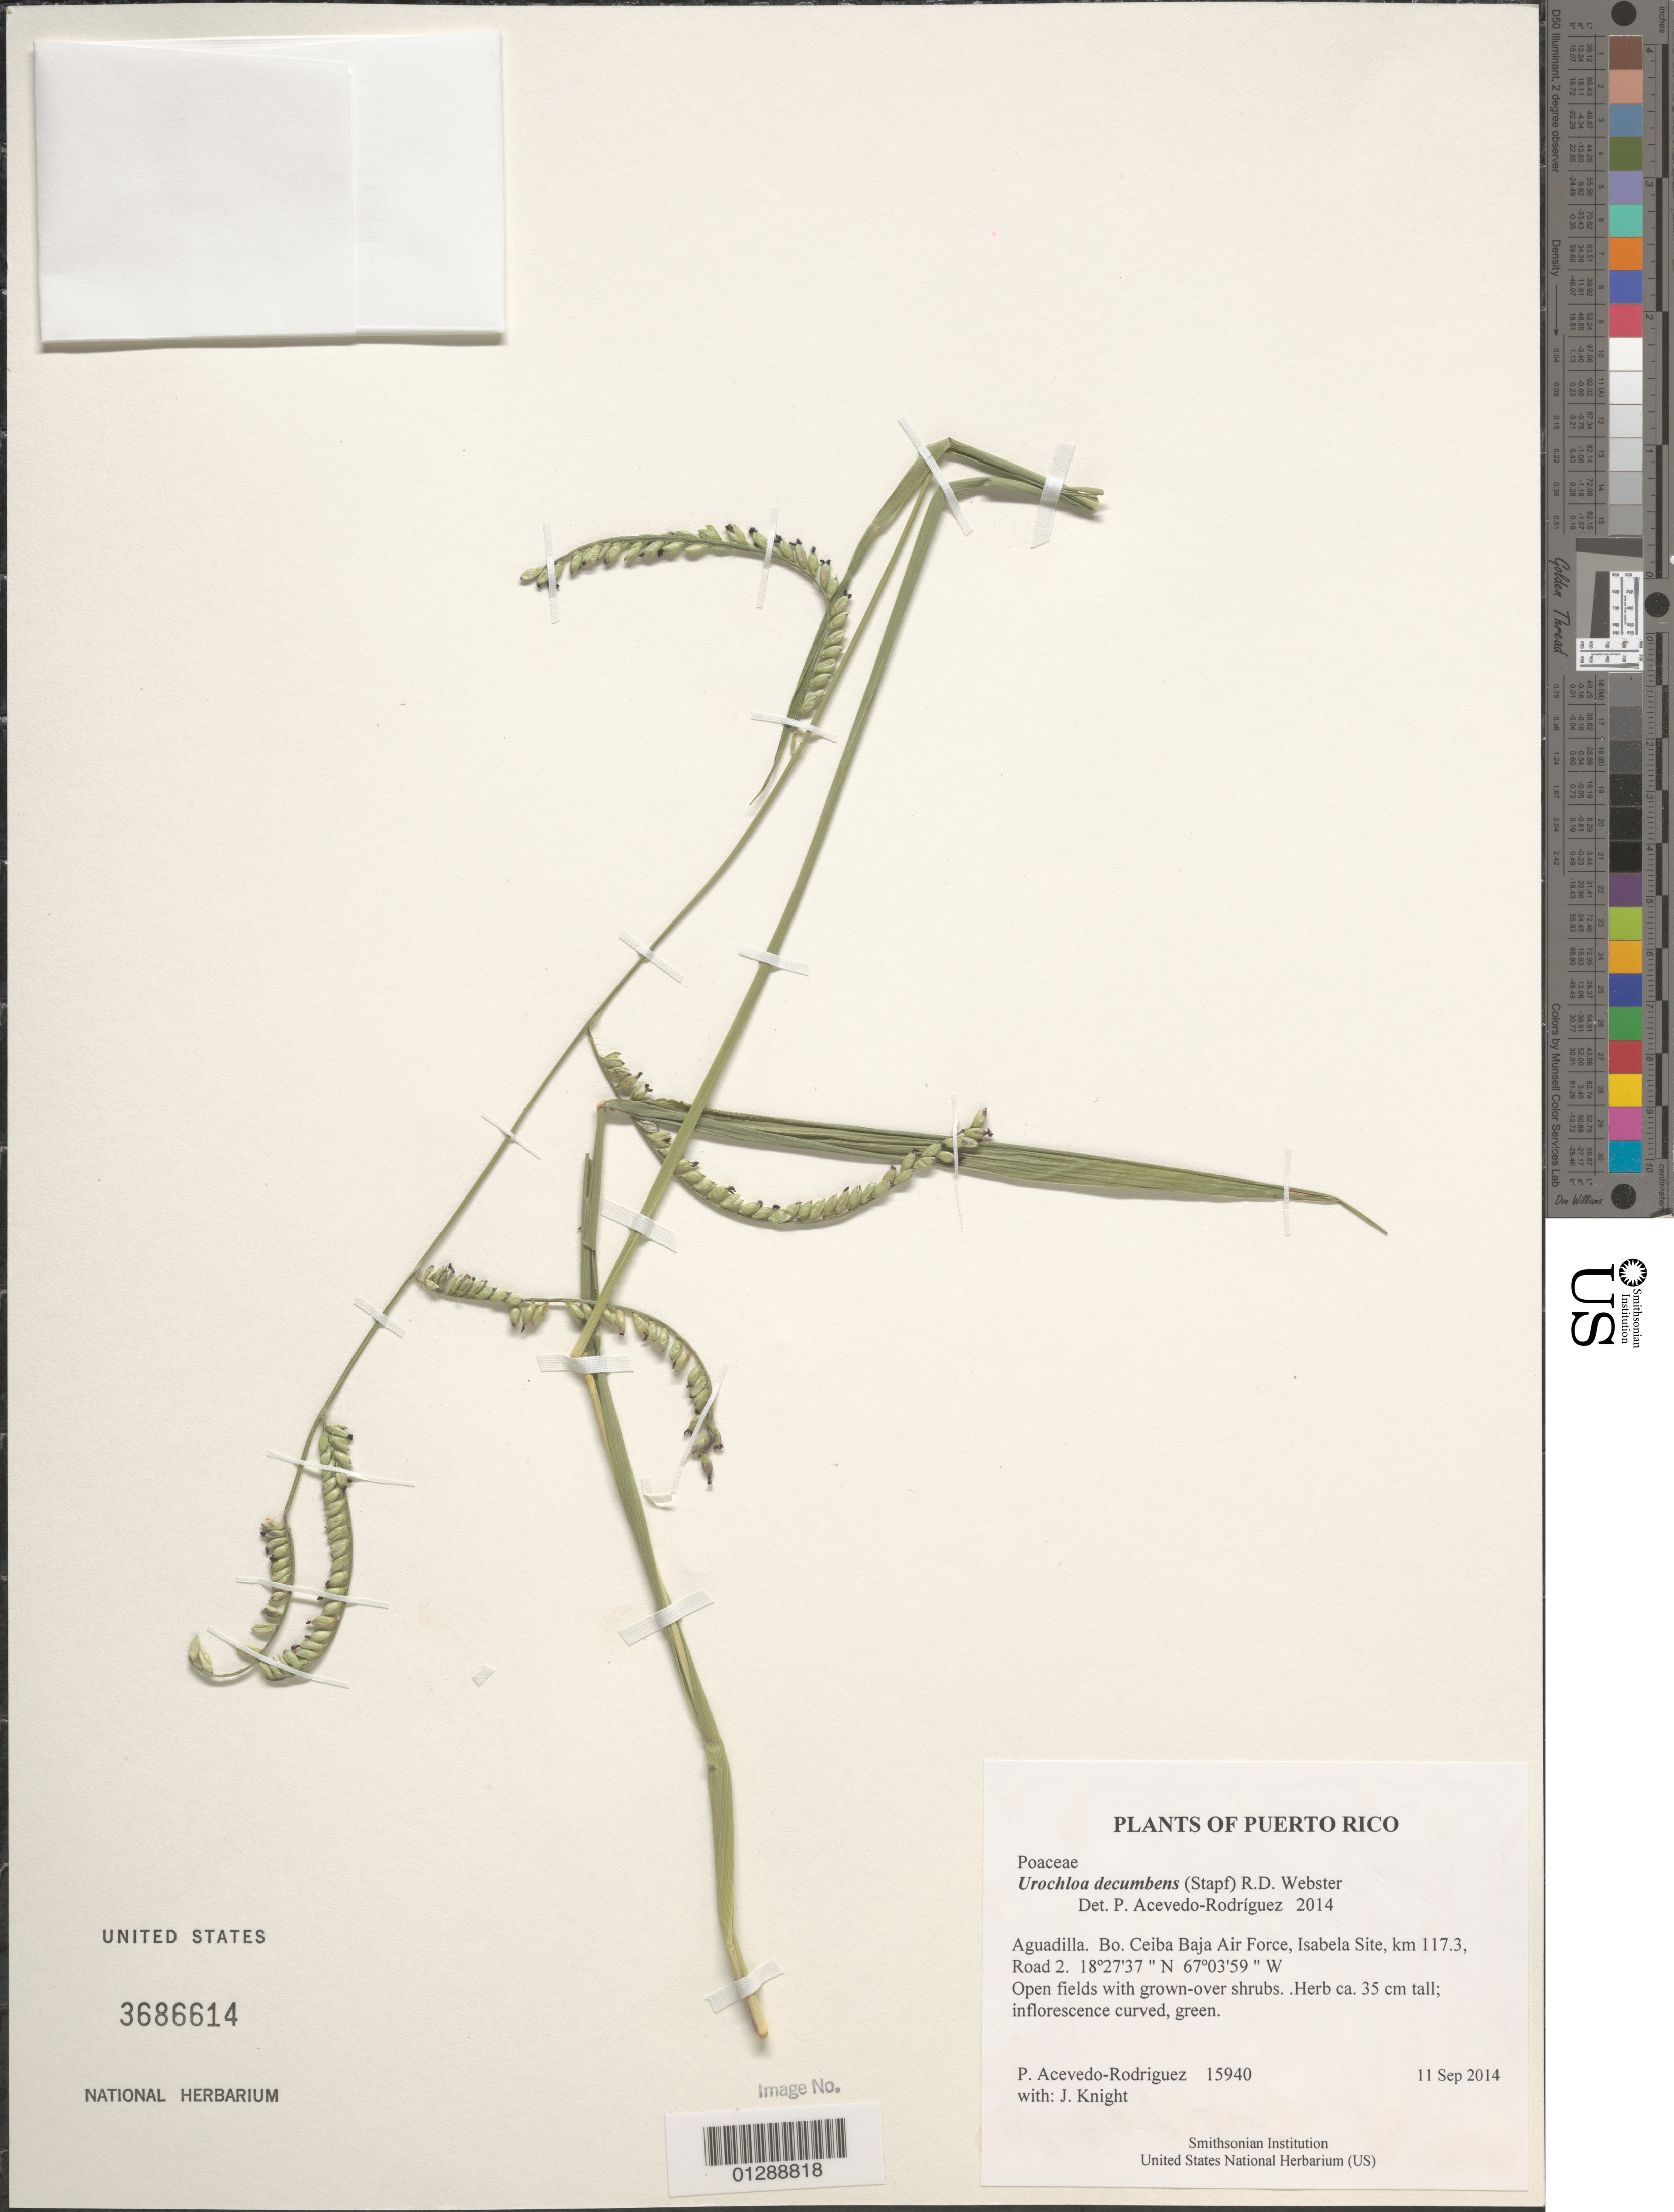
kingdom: Plantae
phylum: Tracheophyta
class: Liliopsida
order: Poales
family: Poaceae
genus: Urochloa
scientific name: Urochloa decumbens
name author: (Stapf) R.D. Webster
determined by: Acevedo-Rodríguez, P., (BOT), Smithsonian Institution - National Museum of Natural History (UNITED STATES)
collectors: P. Acevedo-Rodr. & J. Knight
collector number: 15940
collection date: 2014-09-11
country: Puerto Rico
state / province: Aguadilla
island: Puerto Rico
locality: Bo. Ceiba Baja Air Force, Isabela Site, km 117.3, Road 2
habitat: Open fields with grown-over shrubs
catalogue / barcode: US 3686614